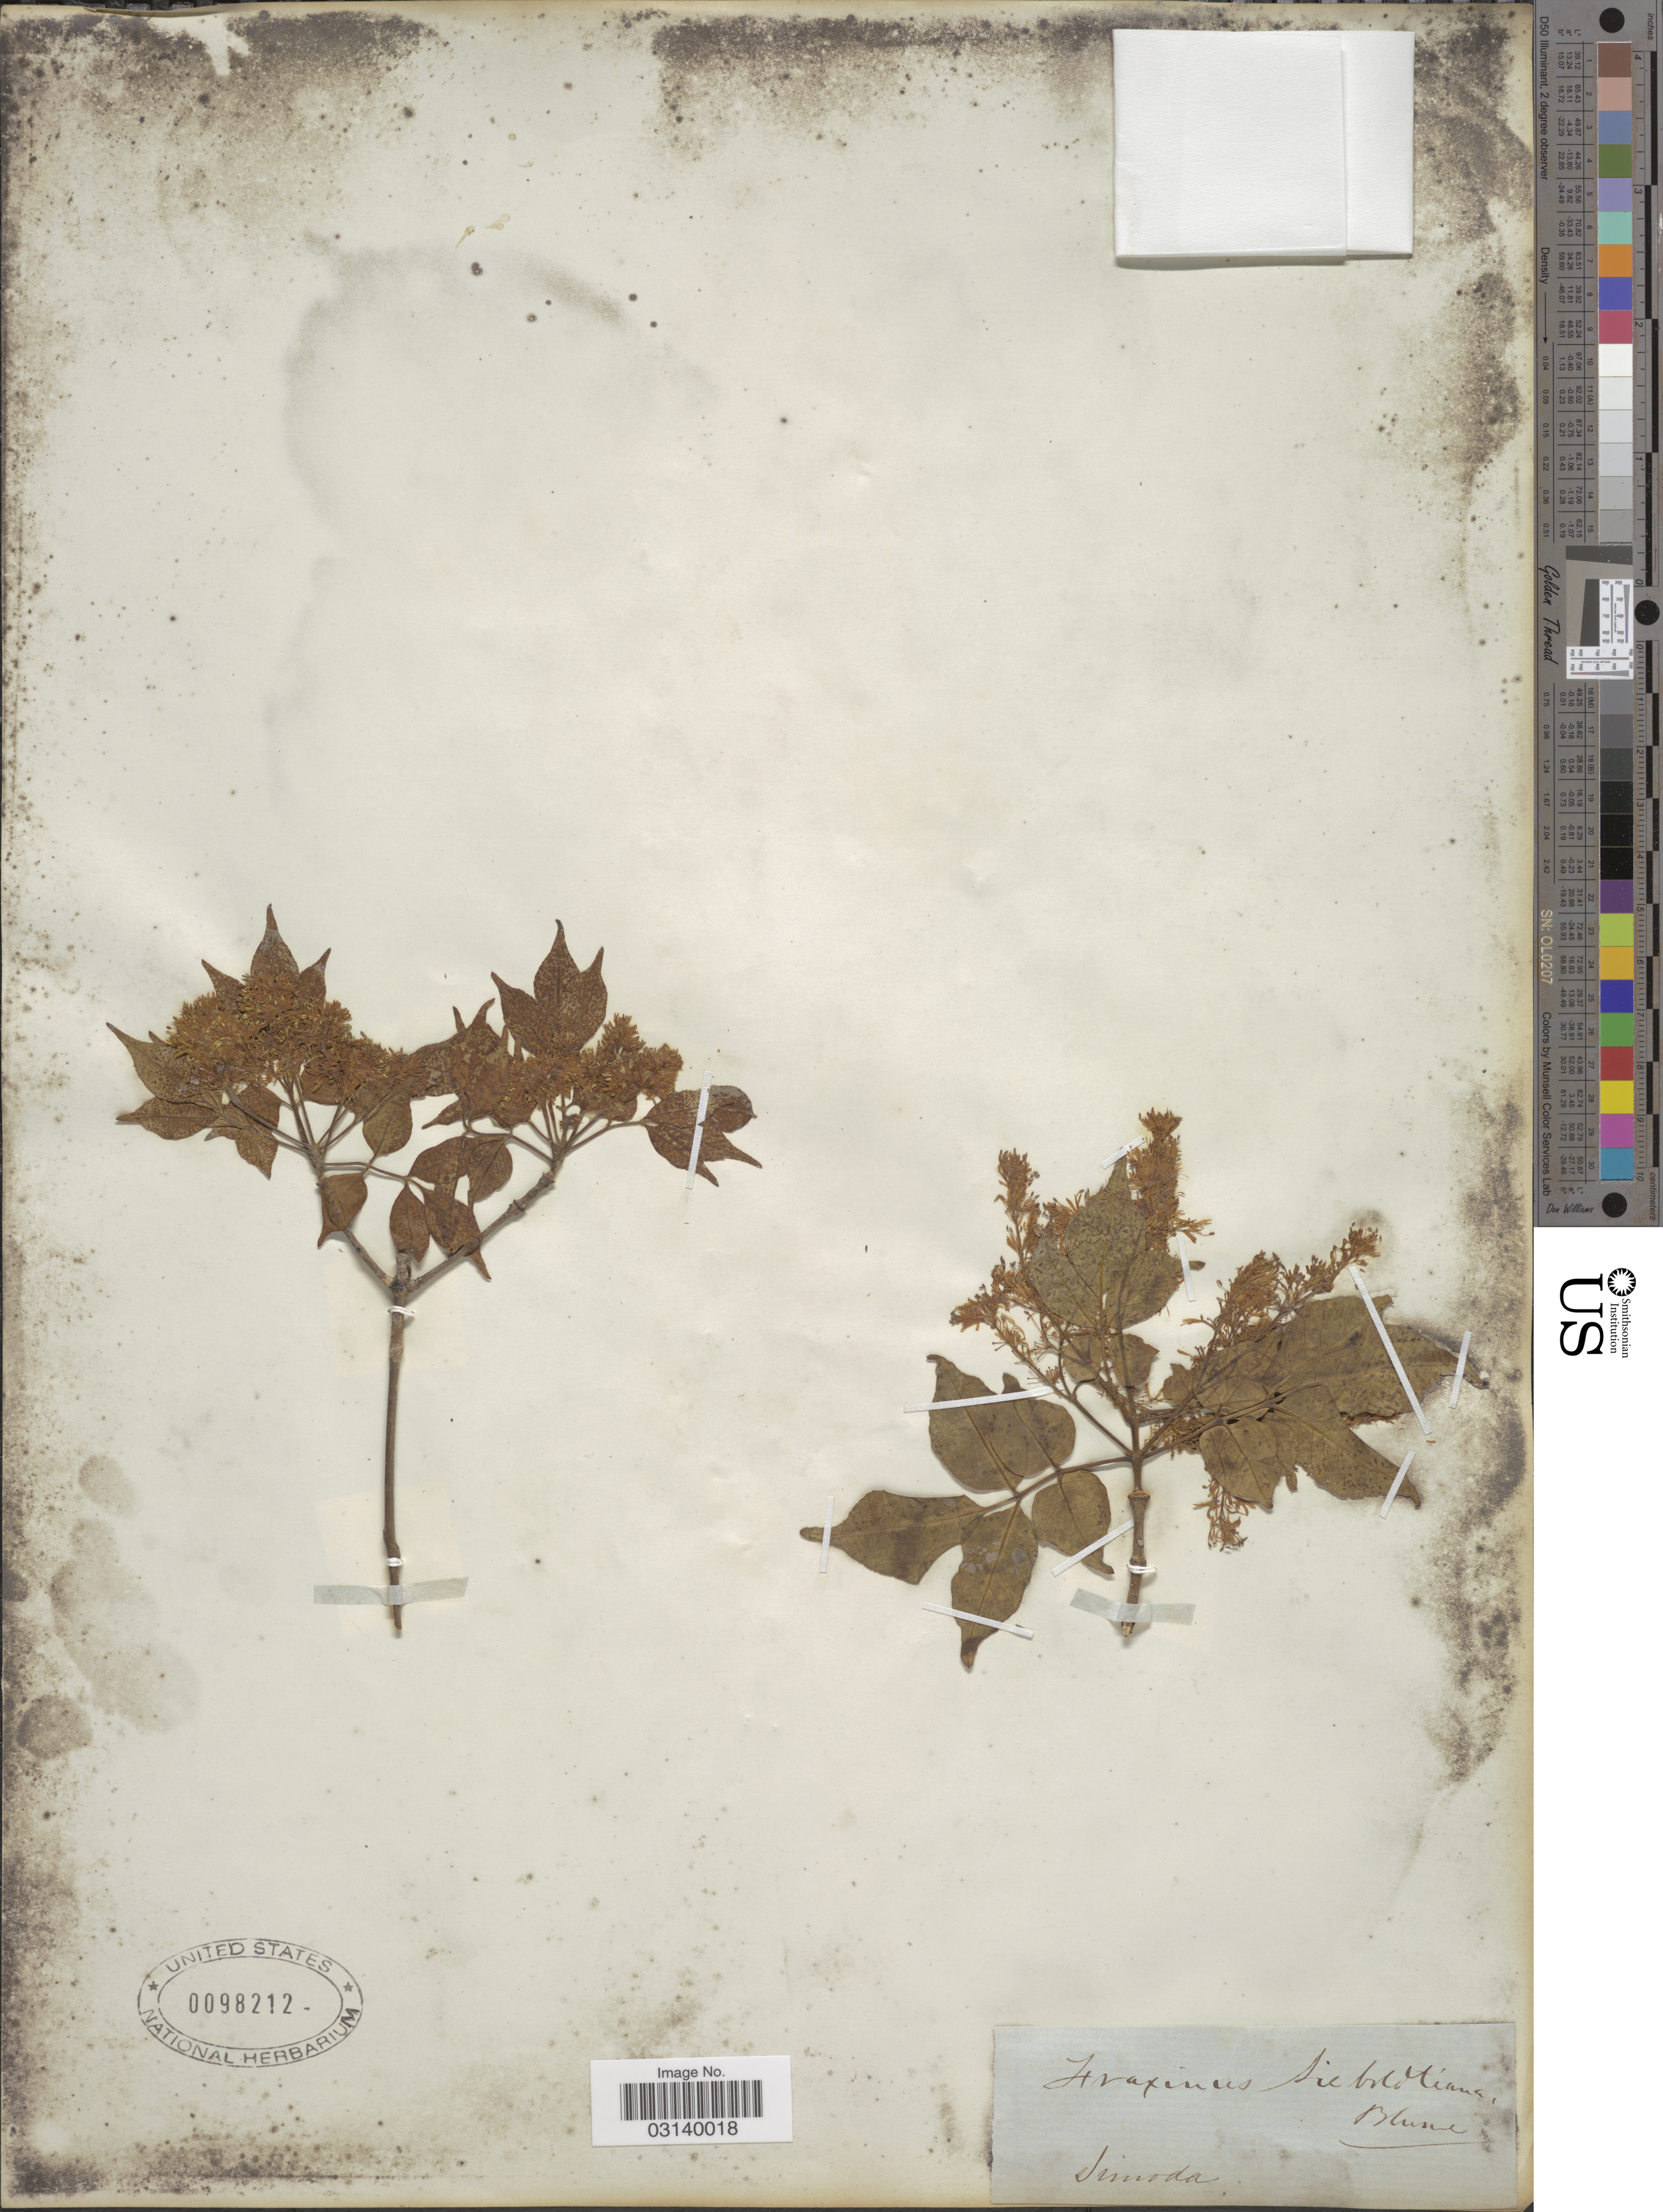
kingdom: Plantae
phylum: Tracheophyta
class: Magnoliopsida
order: Lamiales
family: Oleaceae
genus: Fraxinus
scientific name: Fraxinus sieboldiana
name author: Blume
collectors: Simoda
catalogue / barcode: US 98212